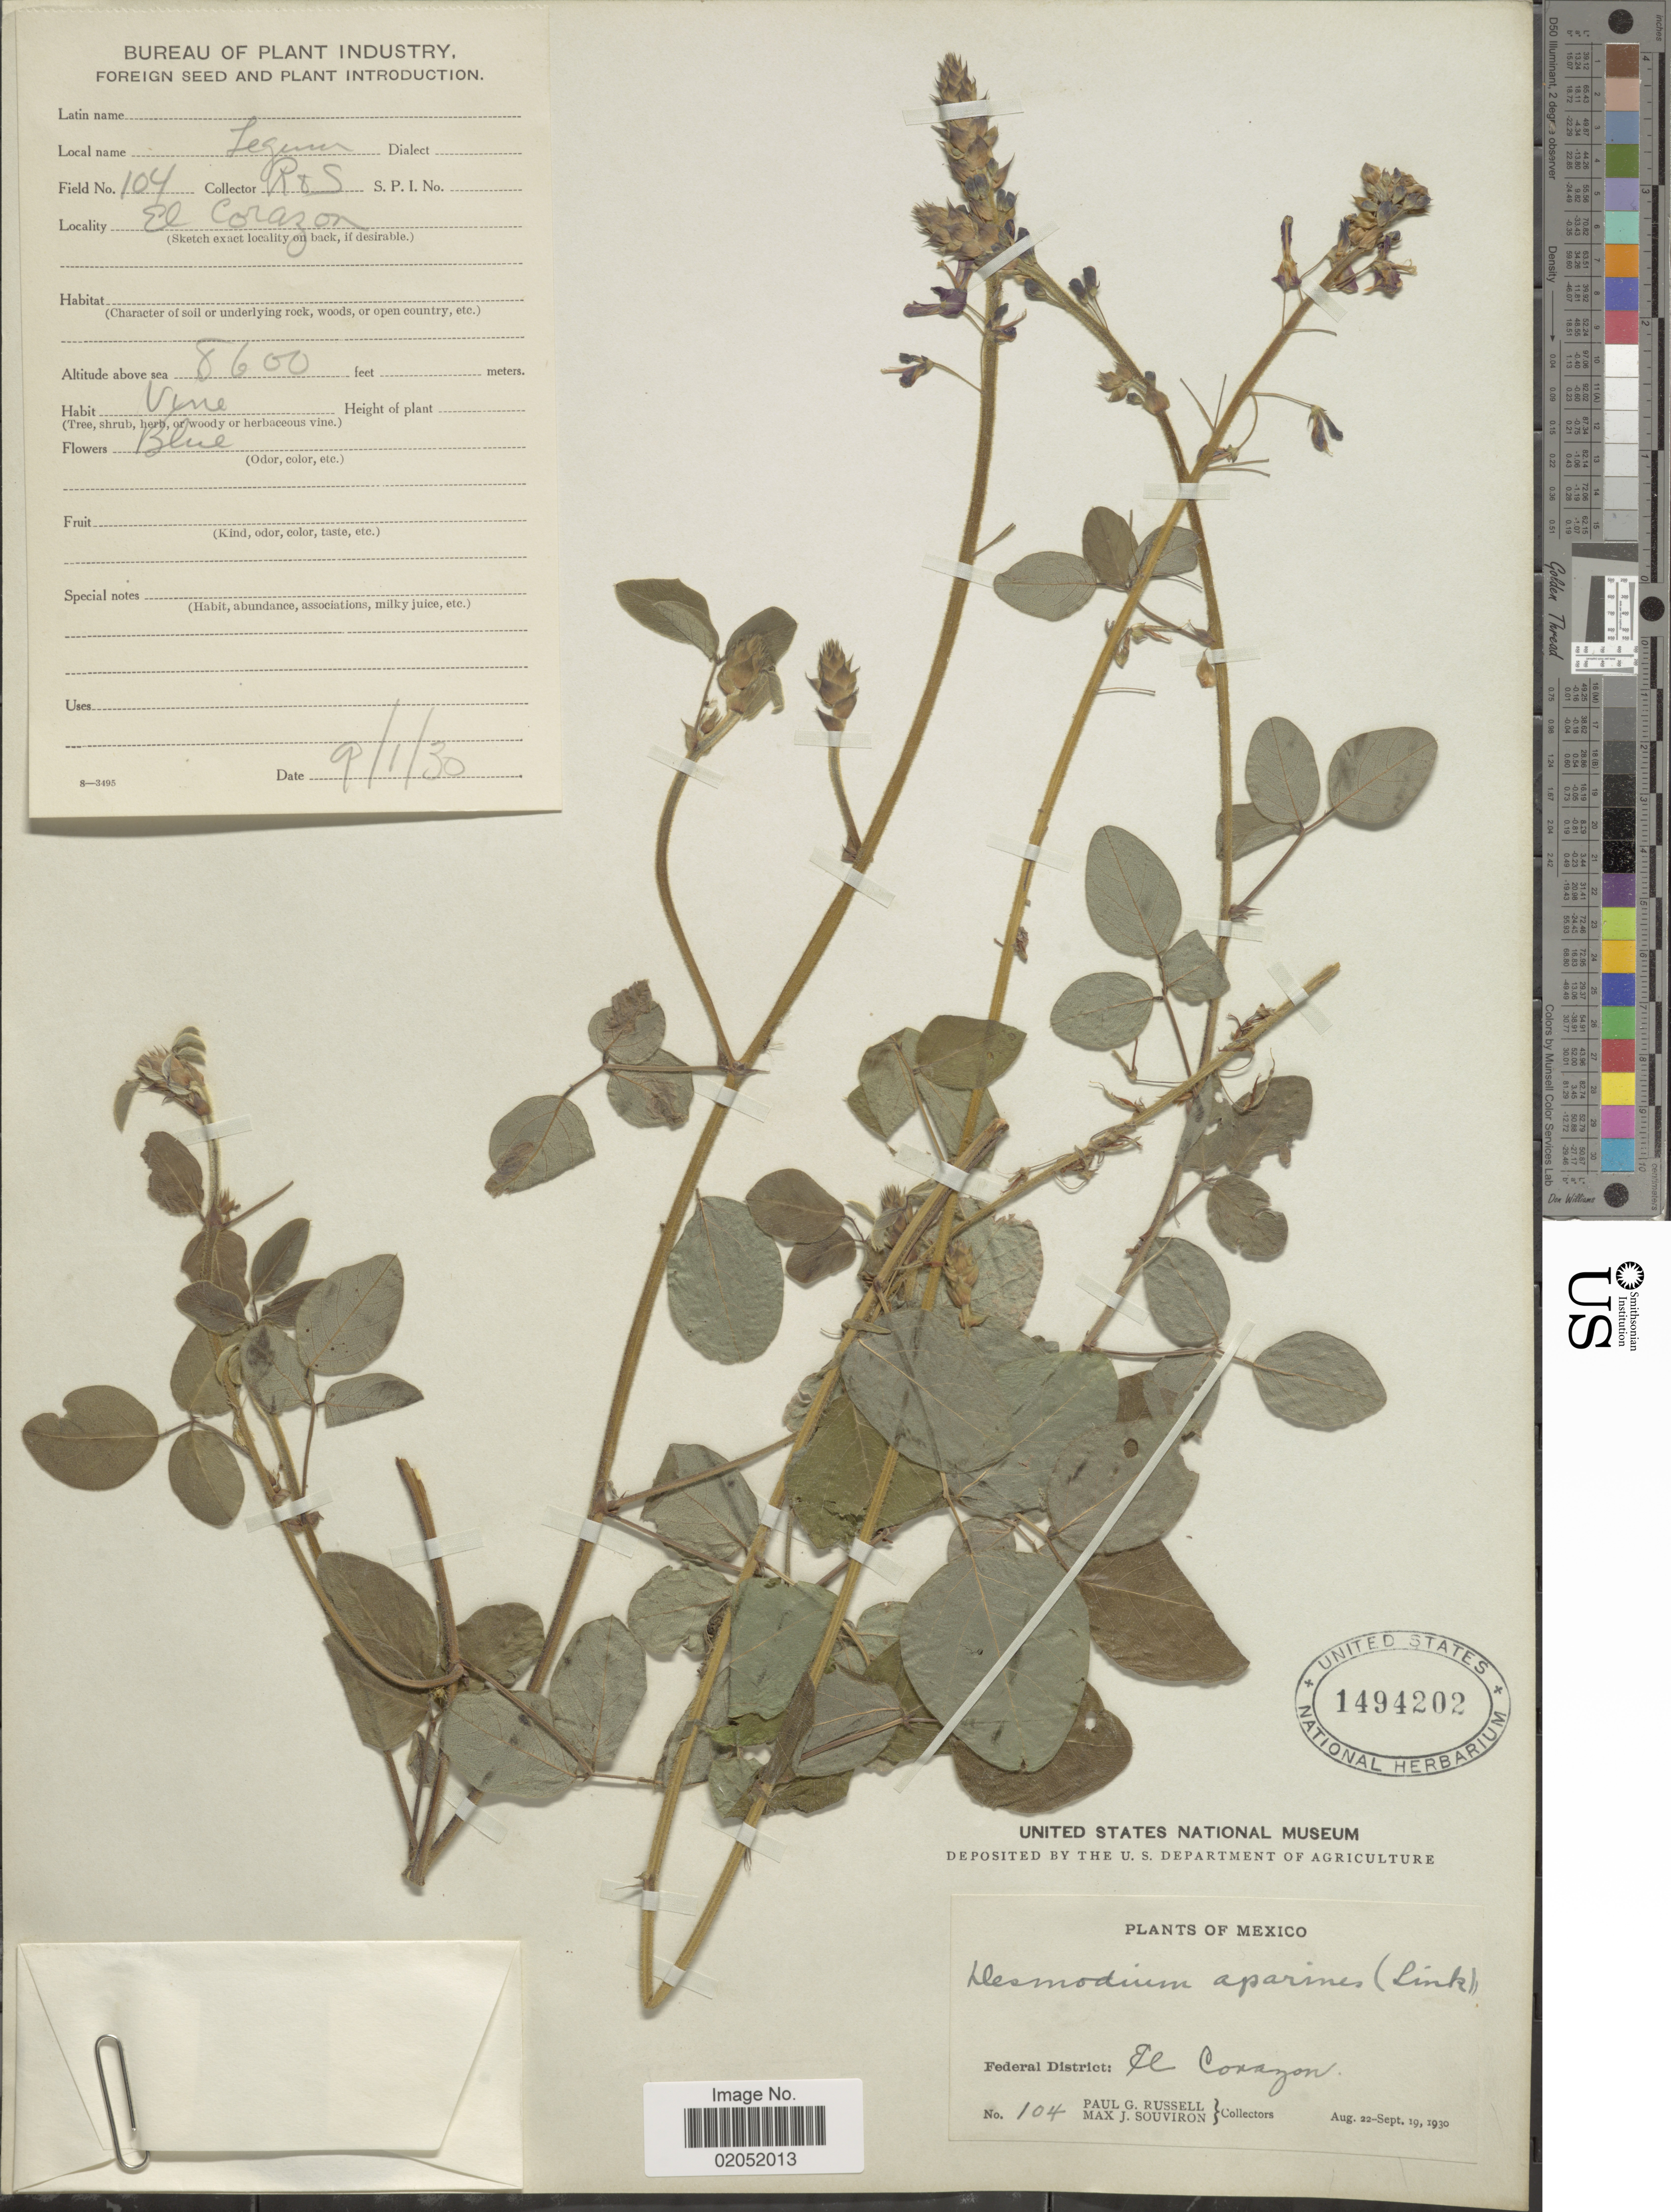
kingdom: Plantae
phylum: Tracheophyta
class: Magnoliopsida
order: Fabales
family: Fabaceae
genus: Desmodium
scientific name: Desmodium aparines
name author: (Link) DC.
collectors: P. G. Russell & M. J. Souviron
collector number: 104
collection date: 1930-09-01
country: Mexico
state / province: Distrito Federal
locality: El Corazon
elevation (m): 2621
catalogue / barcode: US 1494202